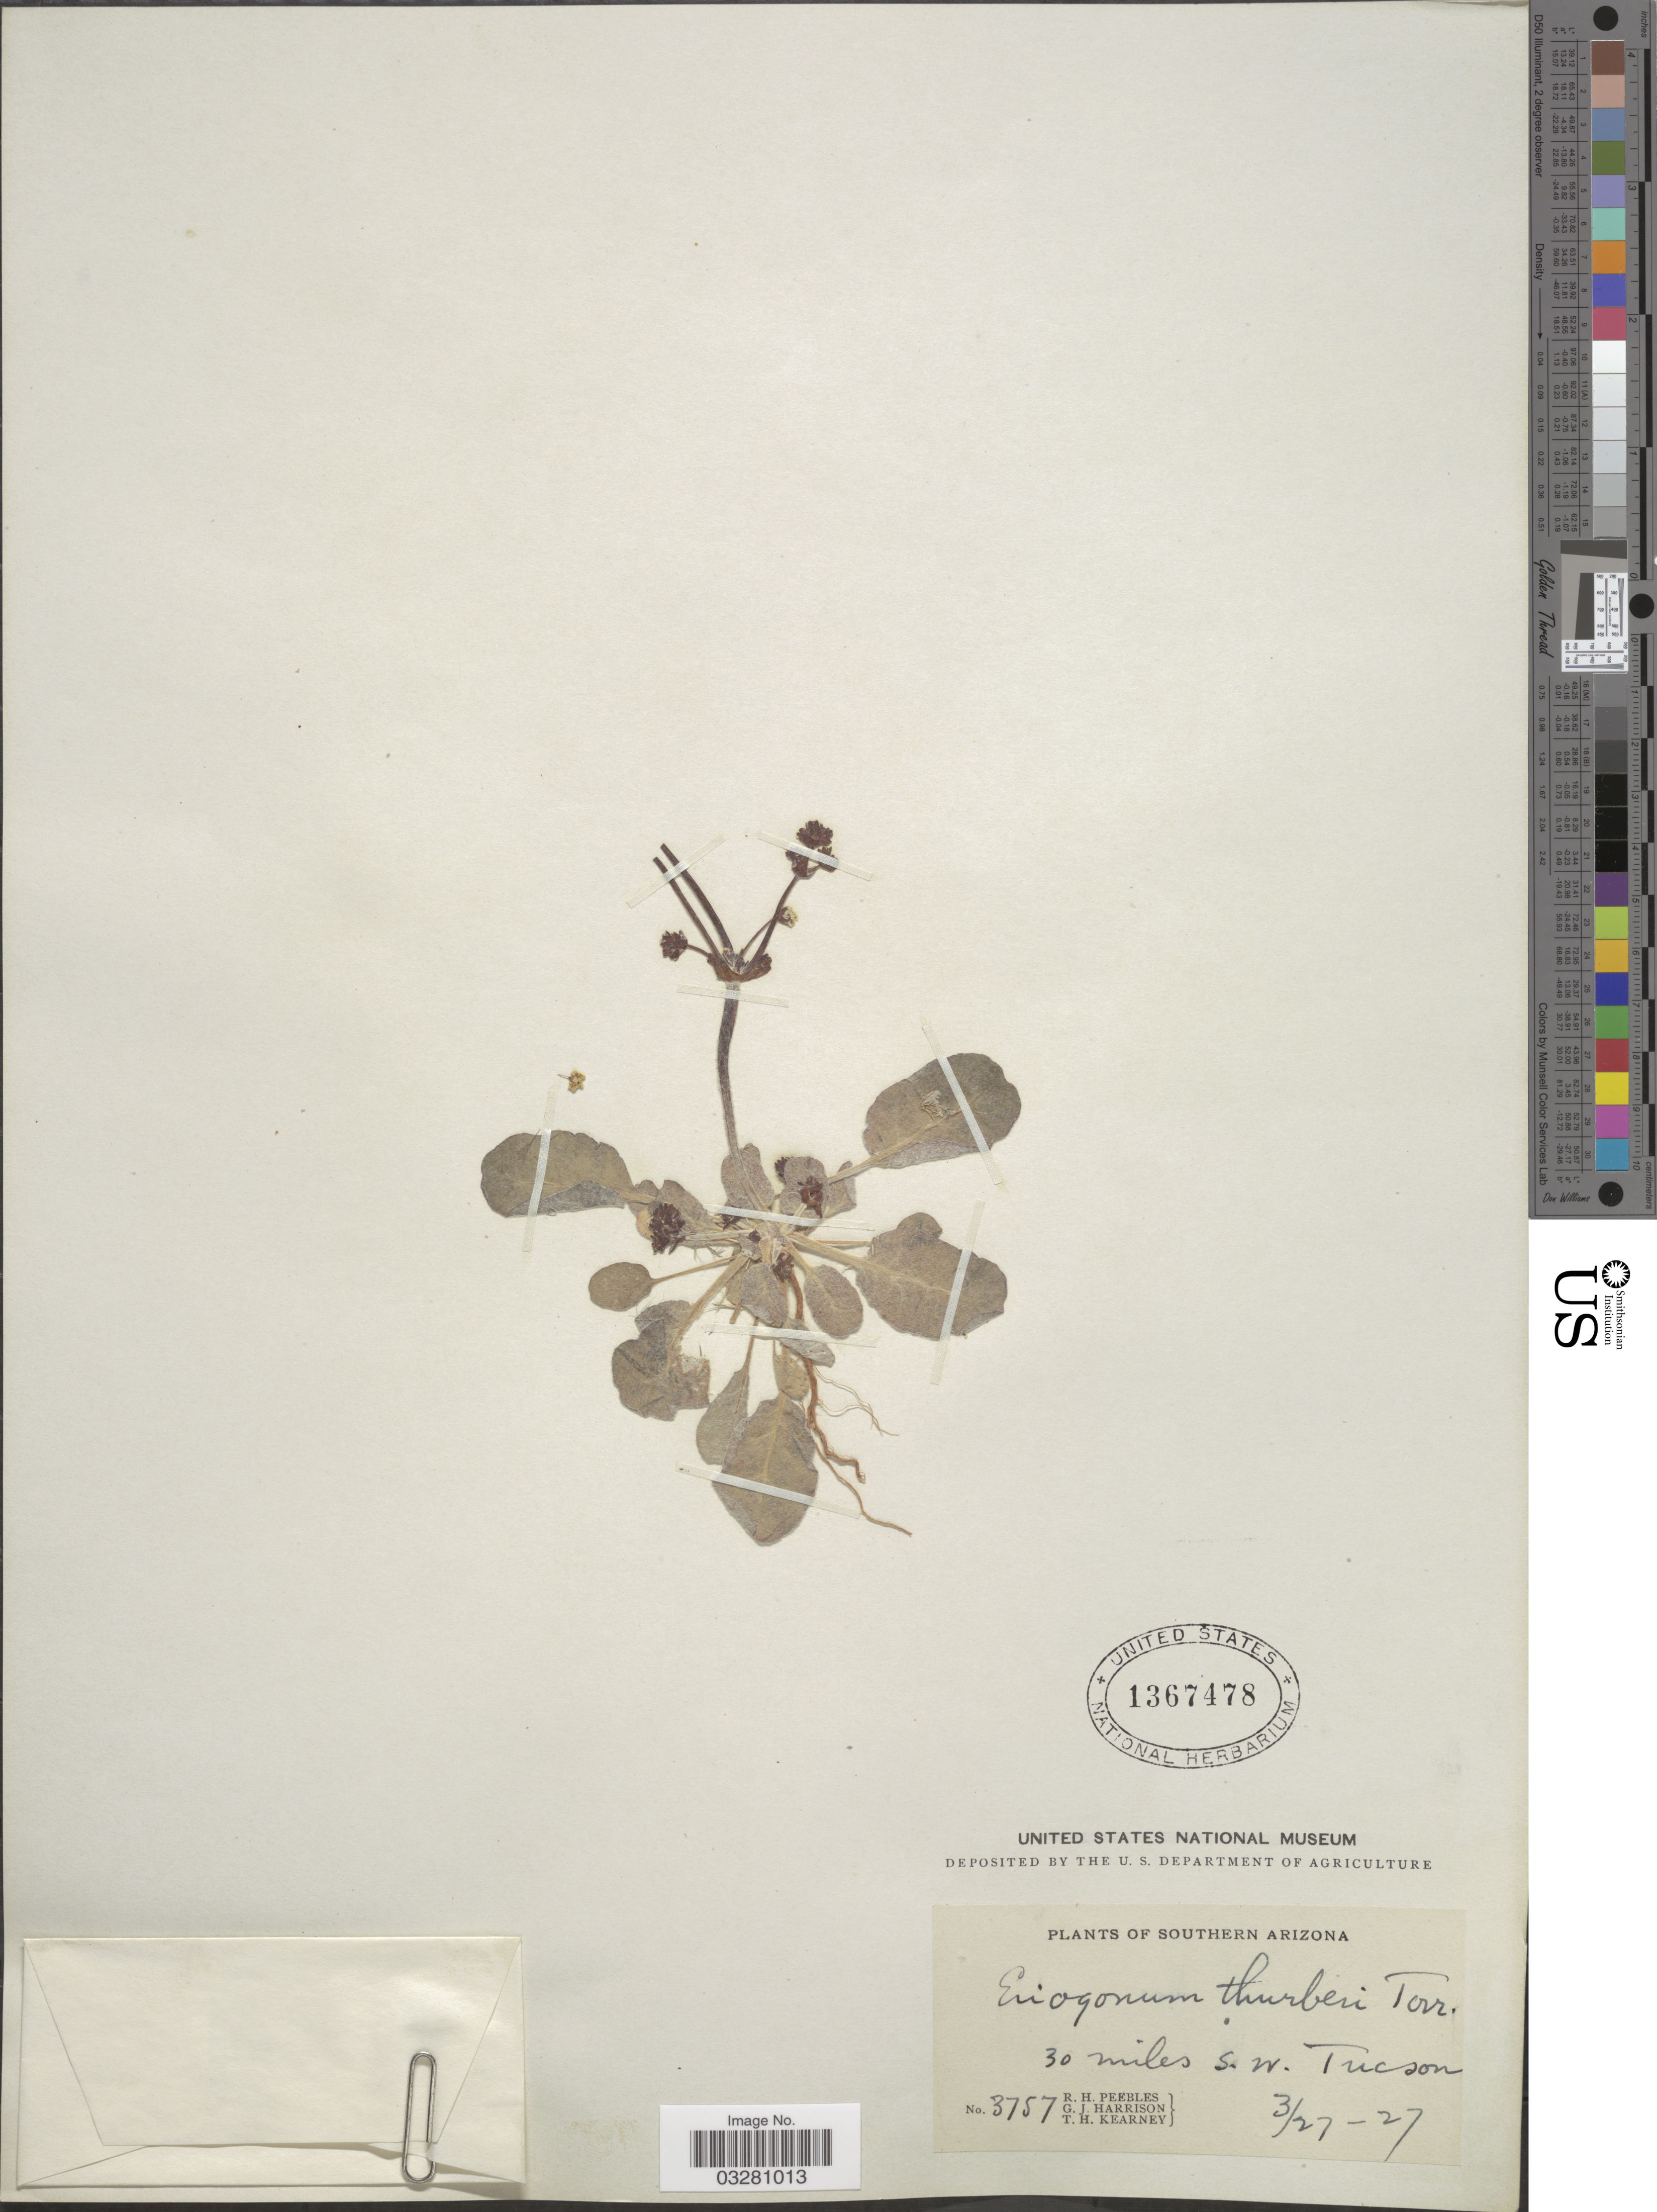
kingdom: Plantae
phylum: Tracheophyta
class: Magnoliopsida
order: Caryophyllales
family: Polygonaceae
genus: Eriogonum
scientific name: Eriogonum thurberi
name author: Torr.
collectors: R. H. Peebles, G. J. Harrison & T. H. Kearney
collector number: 3757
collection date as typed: Transcribed d/m/y: 27/3/27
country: United States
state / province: Arizona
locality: Southern Arizona. 30 miles s.w. Tucson.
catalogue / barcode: US 1367478